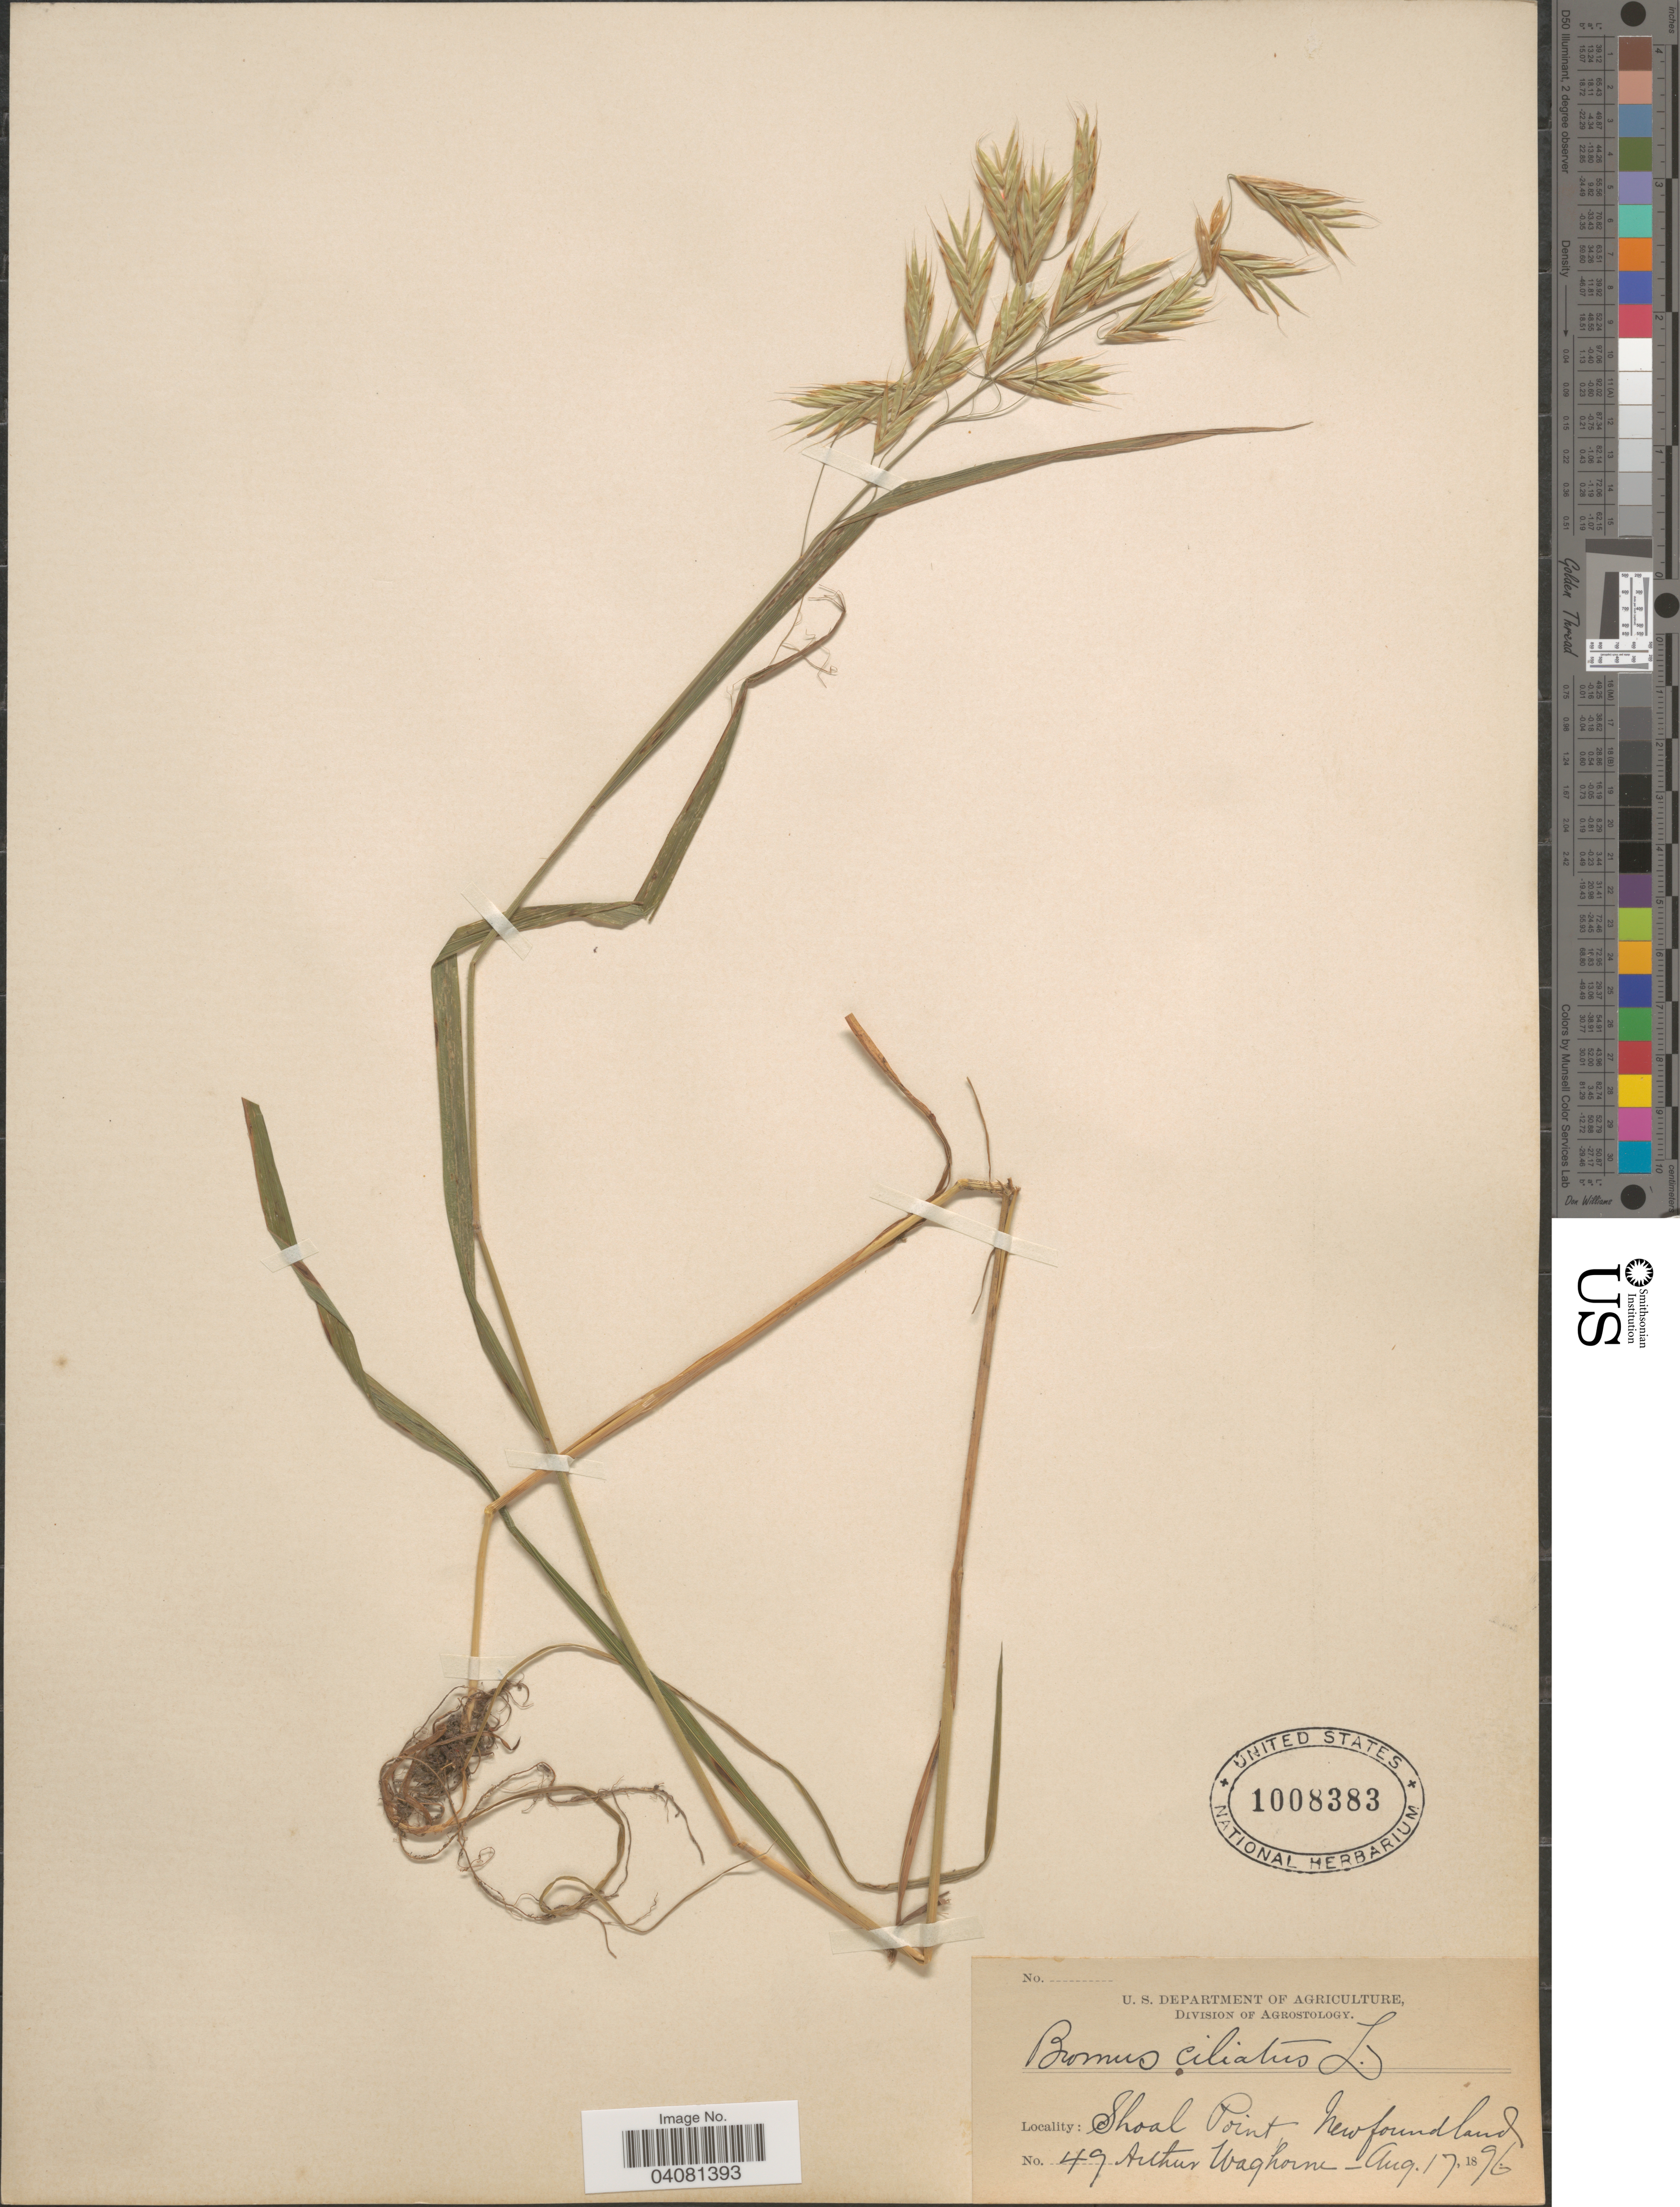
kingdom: Plantae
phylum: Tracheophyta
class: Liliopsida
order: Poales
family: Poaceae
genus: Bromus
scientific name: Bromus ciliatus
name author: L.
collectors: A. Waghorne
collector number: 49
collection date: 1896-08-17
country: Canada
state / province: Newfoundland and Labrador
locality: Shoal Point.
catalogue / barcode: US 1008383